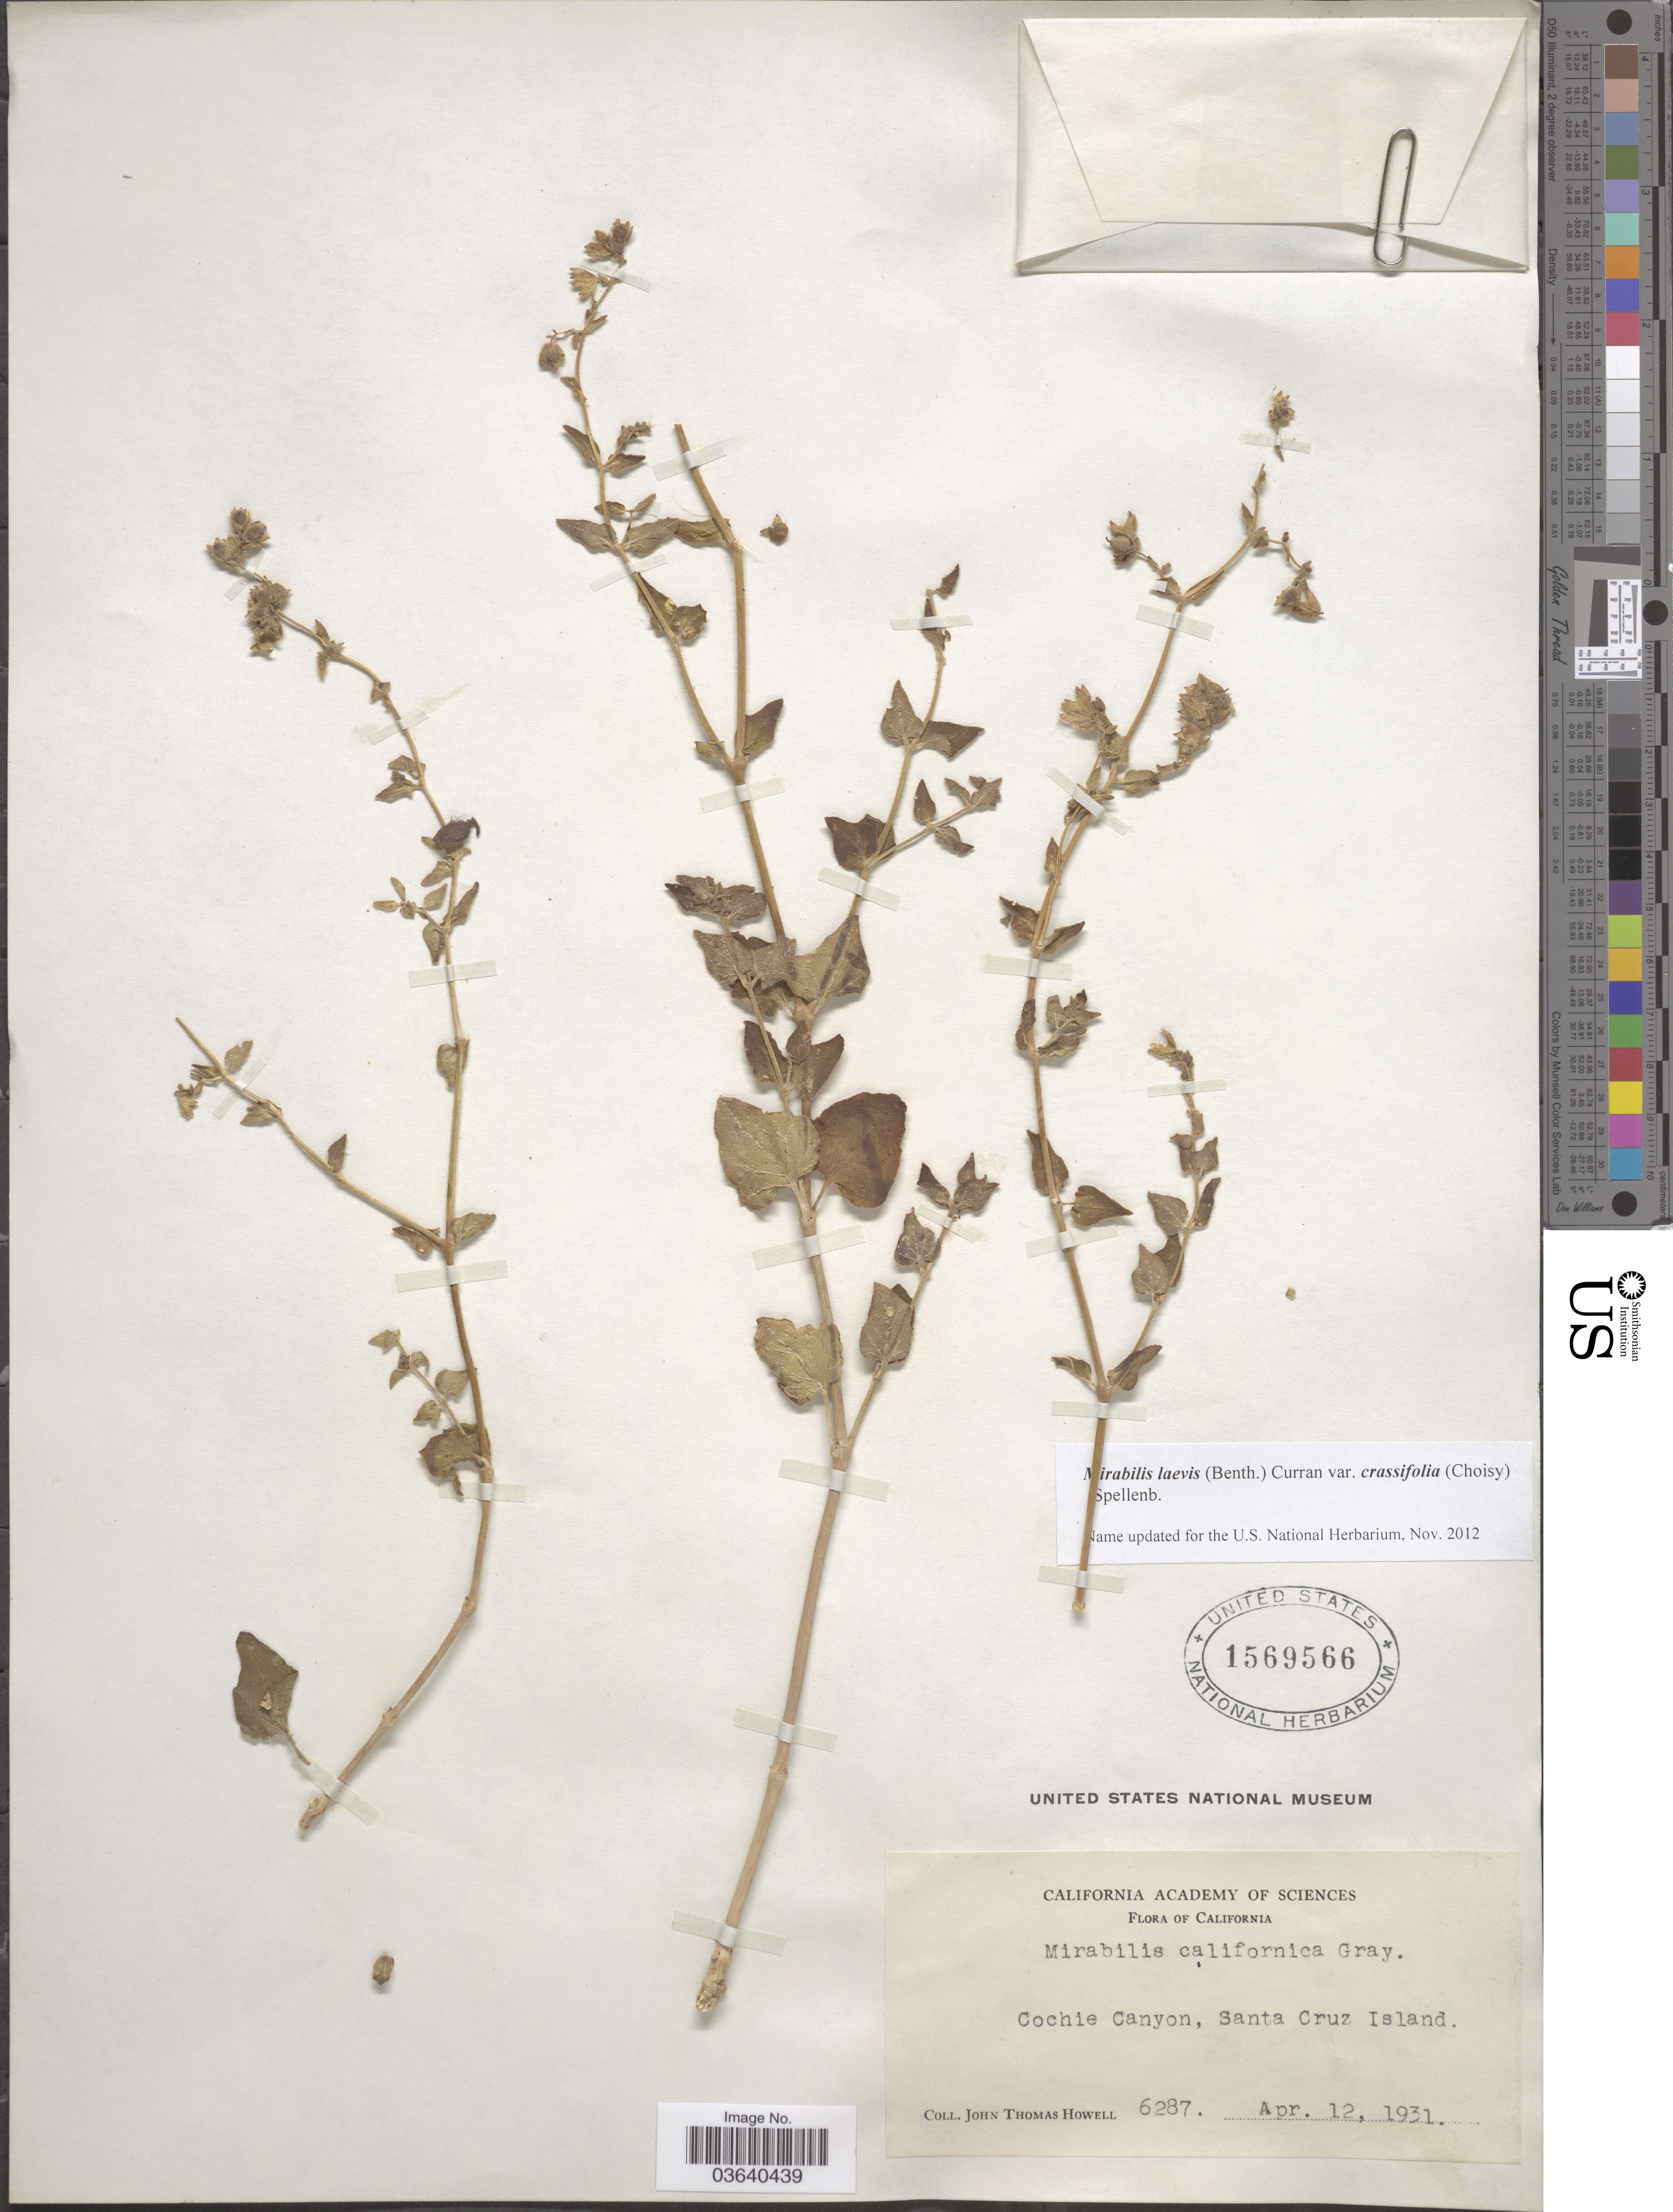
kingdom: Plantae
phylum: Tracheophyta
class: Magnoliopsida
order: Caryophyllales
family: Nyctaginaceae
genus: Mirabilis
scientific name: Mirabilis laevis var. crassifolia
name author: (Choisy) Spellenb.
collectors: J. T. Howell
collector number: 6287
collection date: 1931-04-12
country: United States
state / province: California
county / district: Santa Barbara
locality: Cochie Canyon, Santa Cruz Island.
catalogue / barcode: US 1569566